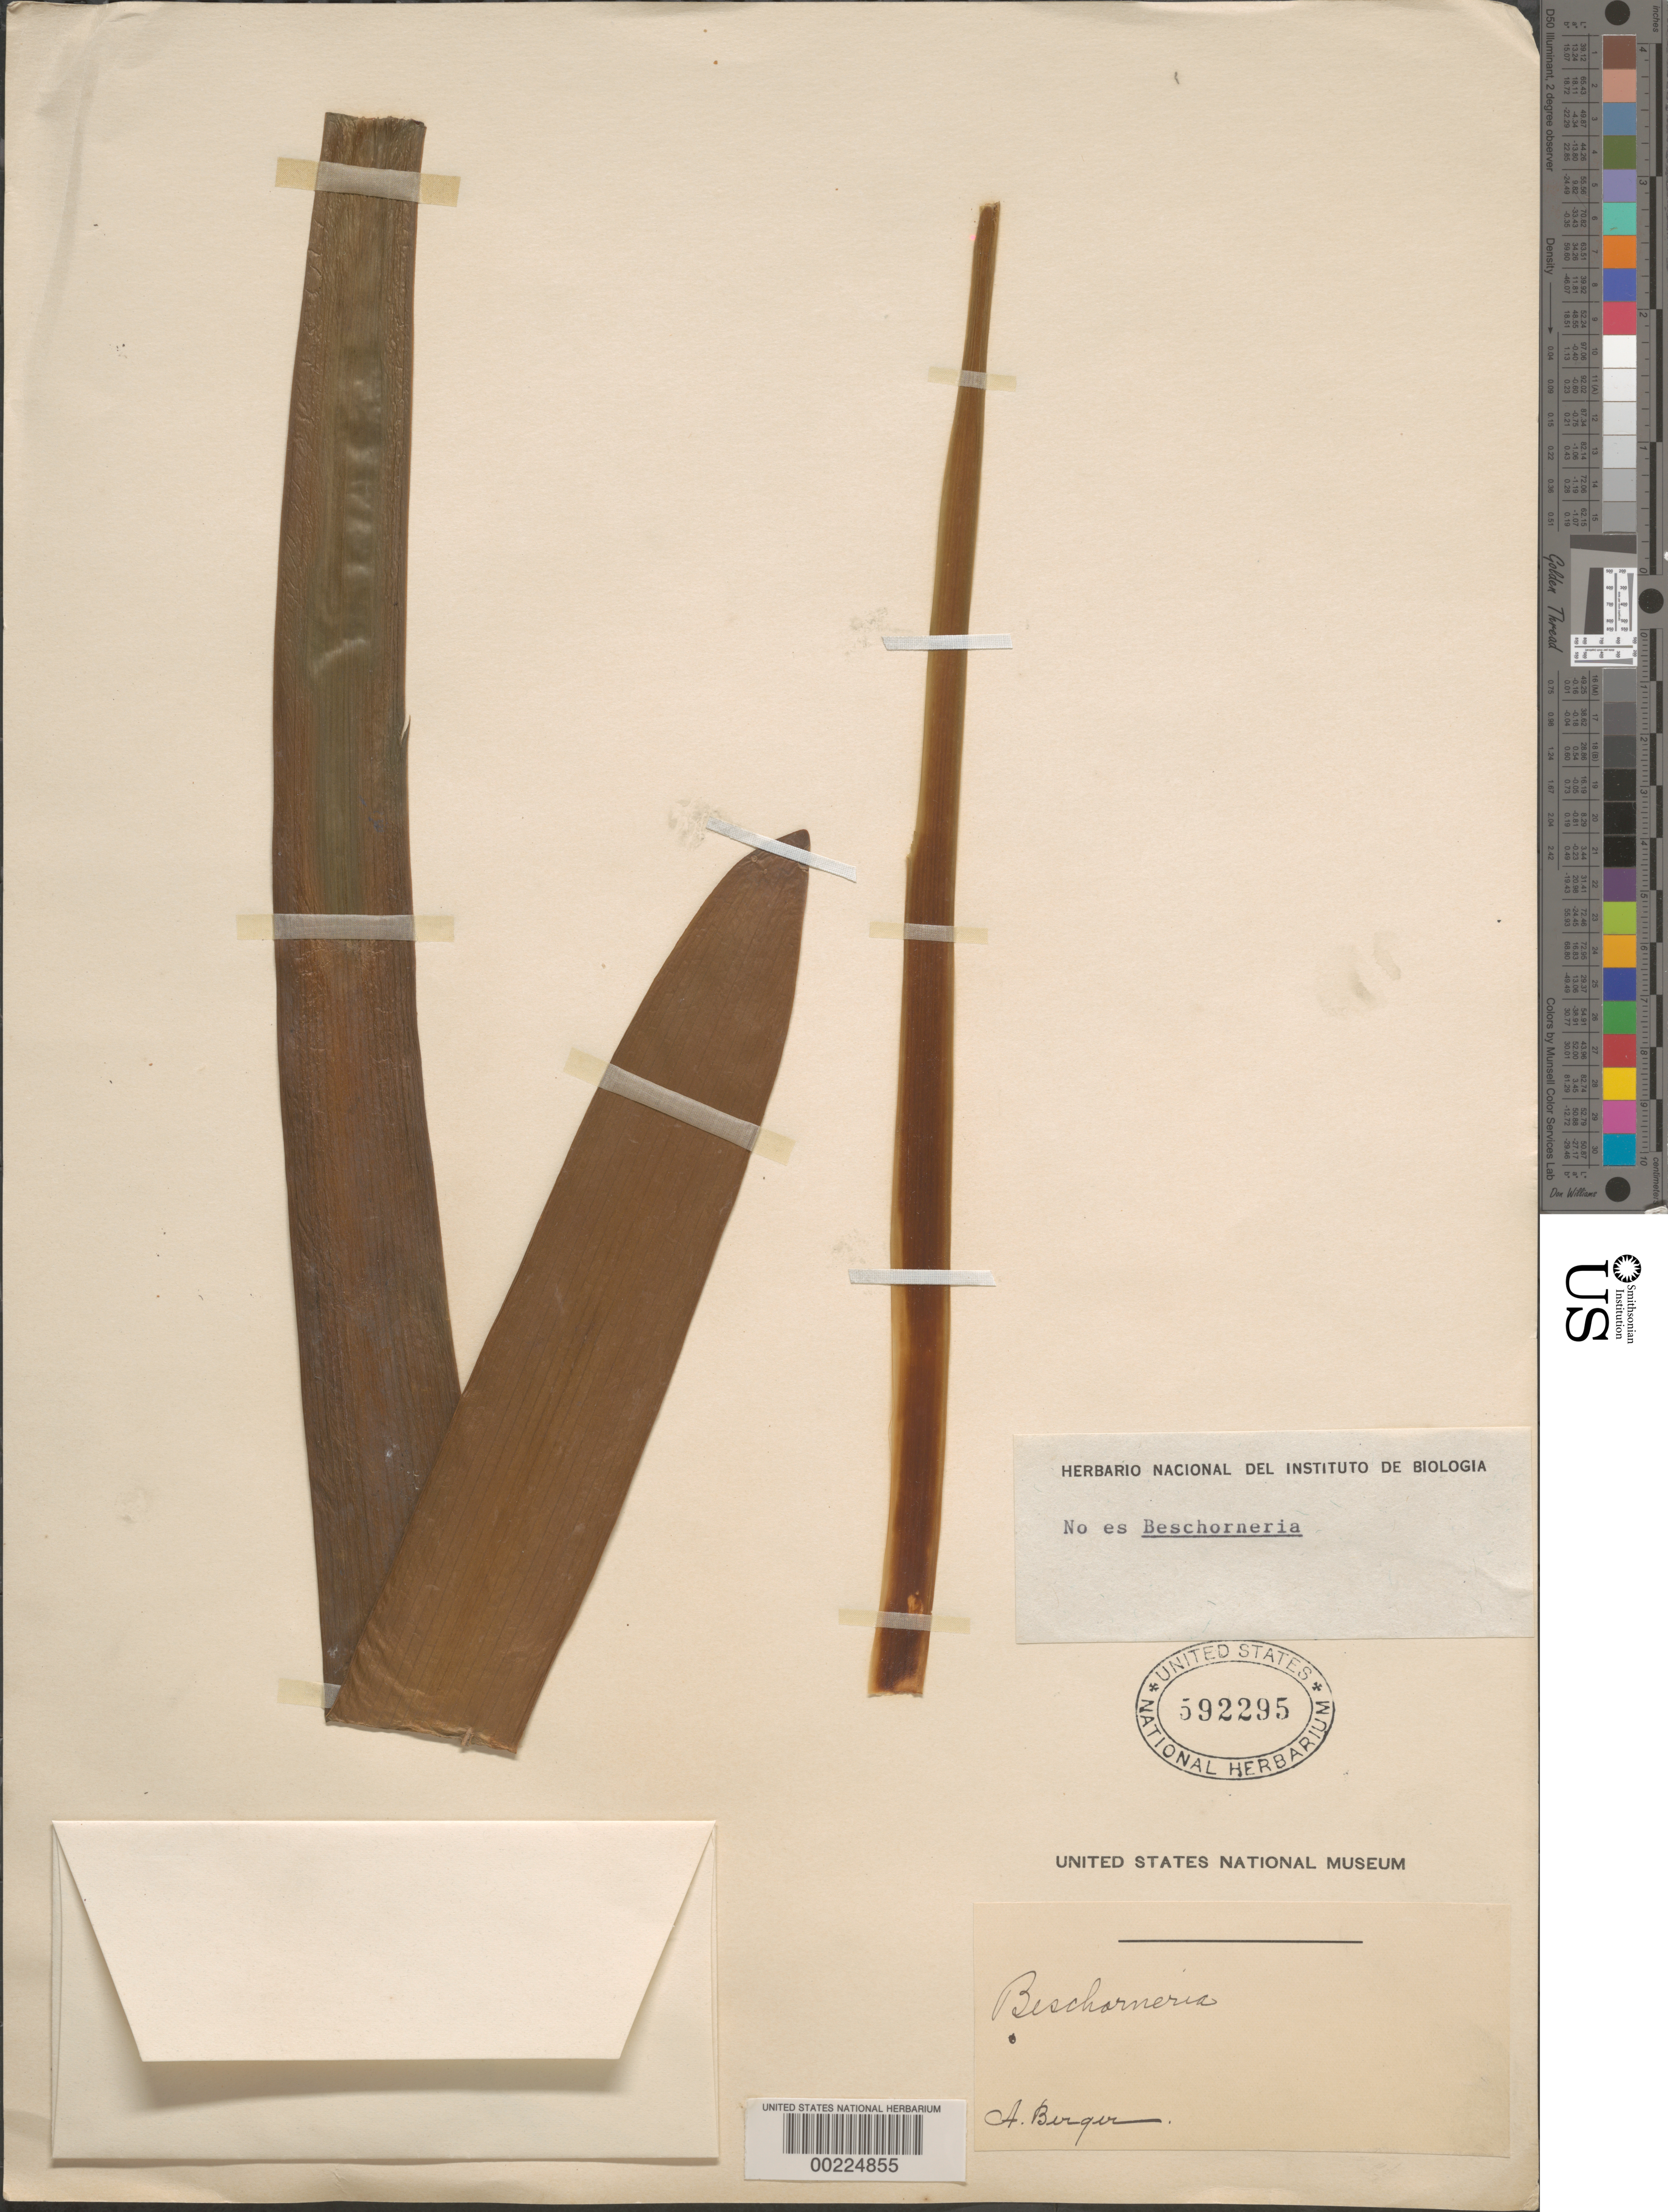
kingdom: Plantae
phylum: Tracheophyta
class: Liliopsida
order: Asparagales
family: Amaryllidaceae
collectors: A. Berger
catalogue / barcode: US 592295